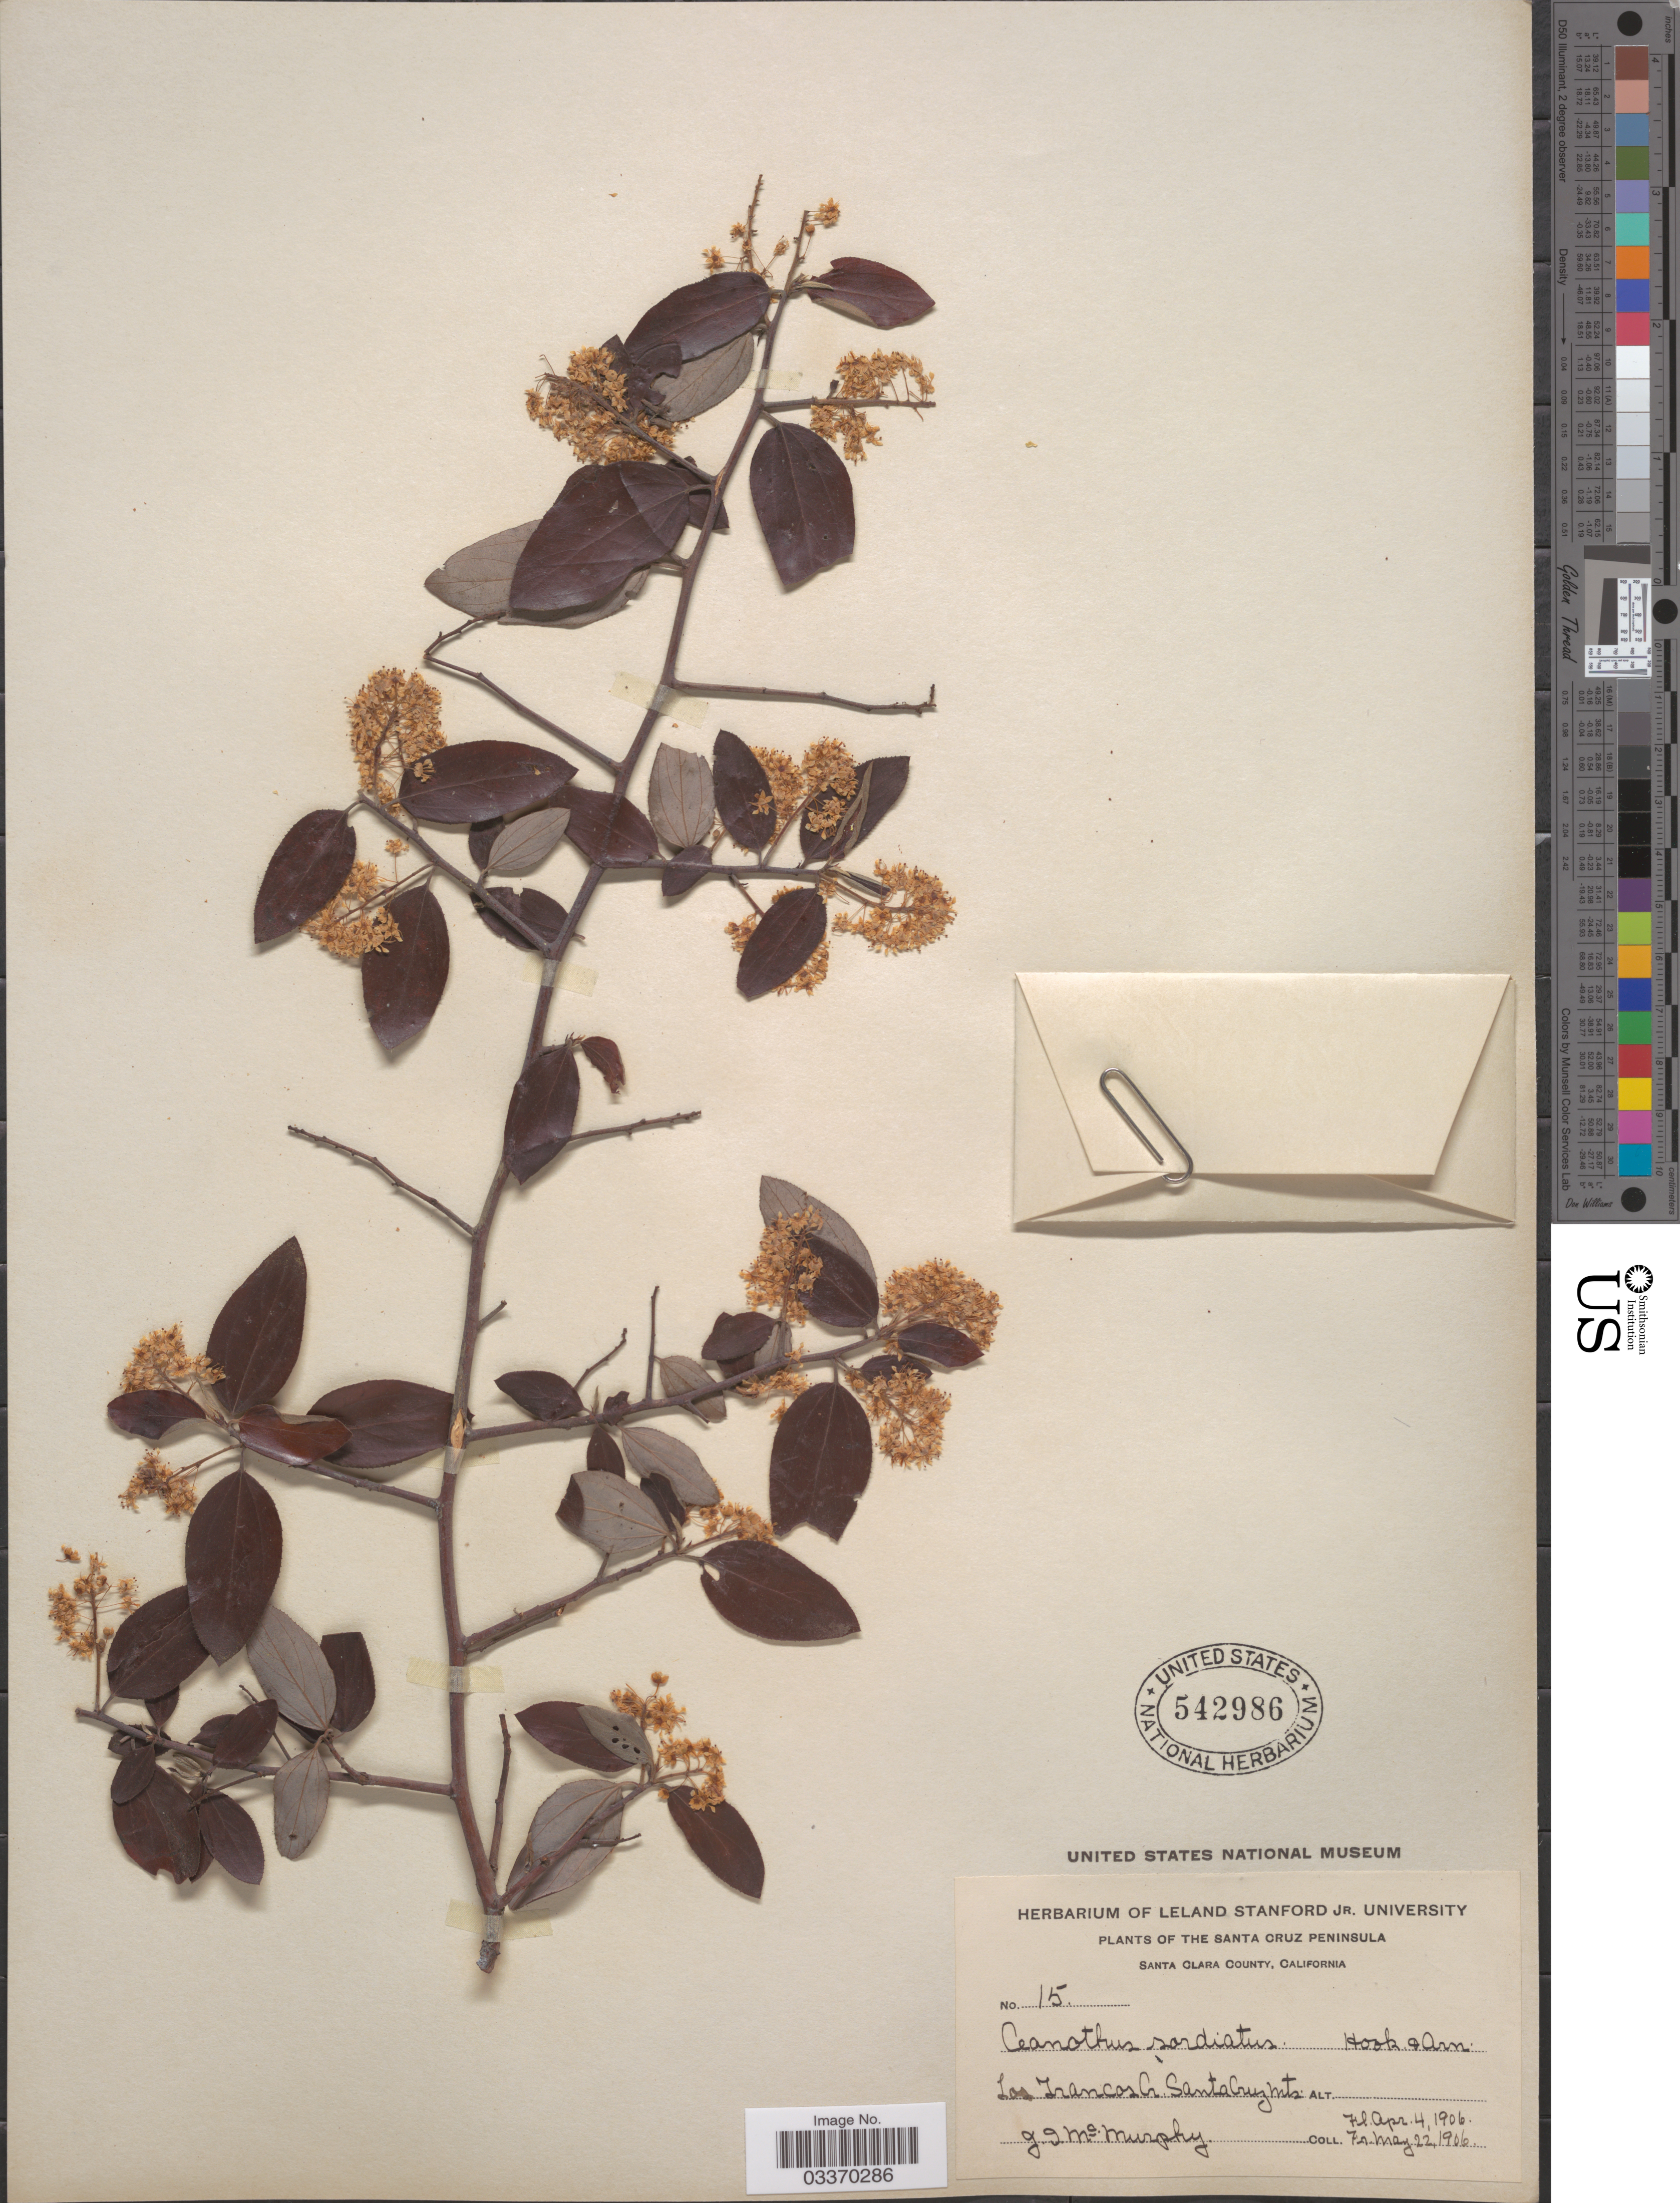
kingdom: Plantae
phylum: Tracheophyta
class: Magnoliopsida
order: Rosales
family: Rhamnaceae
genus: Ceanothus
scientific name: Ceanothus sorediatus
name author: Hook. & Arn.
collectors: J. McMurphy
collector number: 15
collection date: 1906-04-04/1906-05-22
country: United States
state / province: California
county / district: Santa Clara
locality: The Santa Cruz Peninsula, Santa Clara County, Los Trancos Cr., Santa Cruz Mts.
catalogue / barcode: US 542986